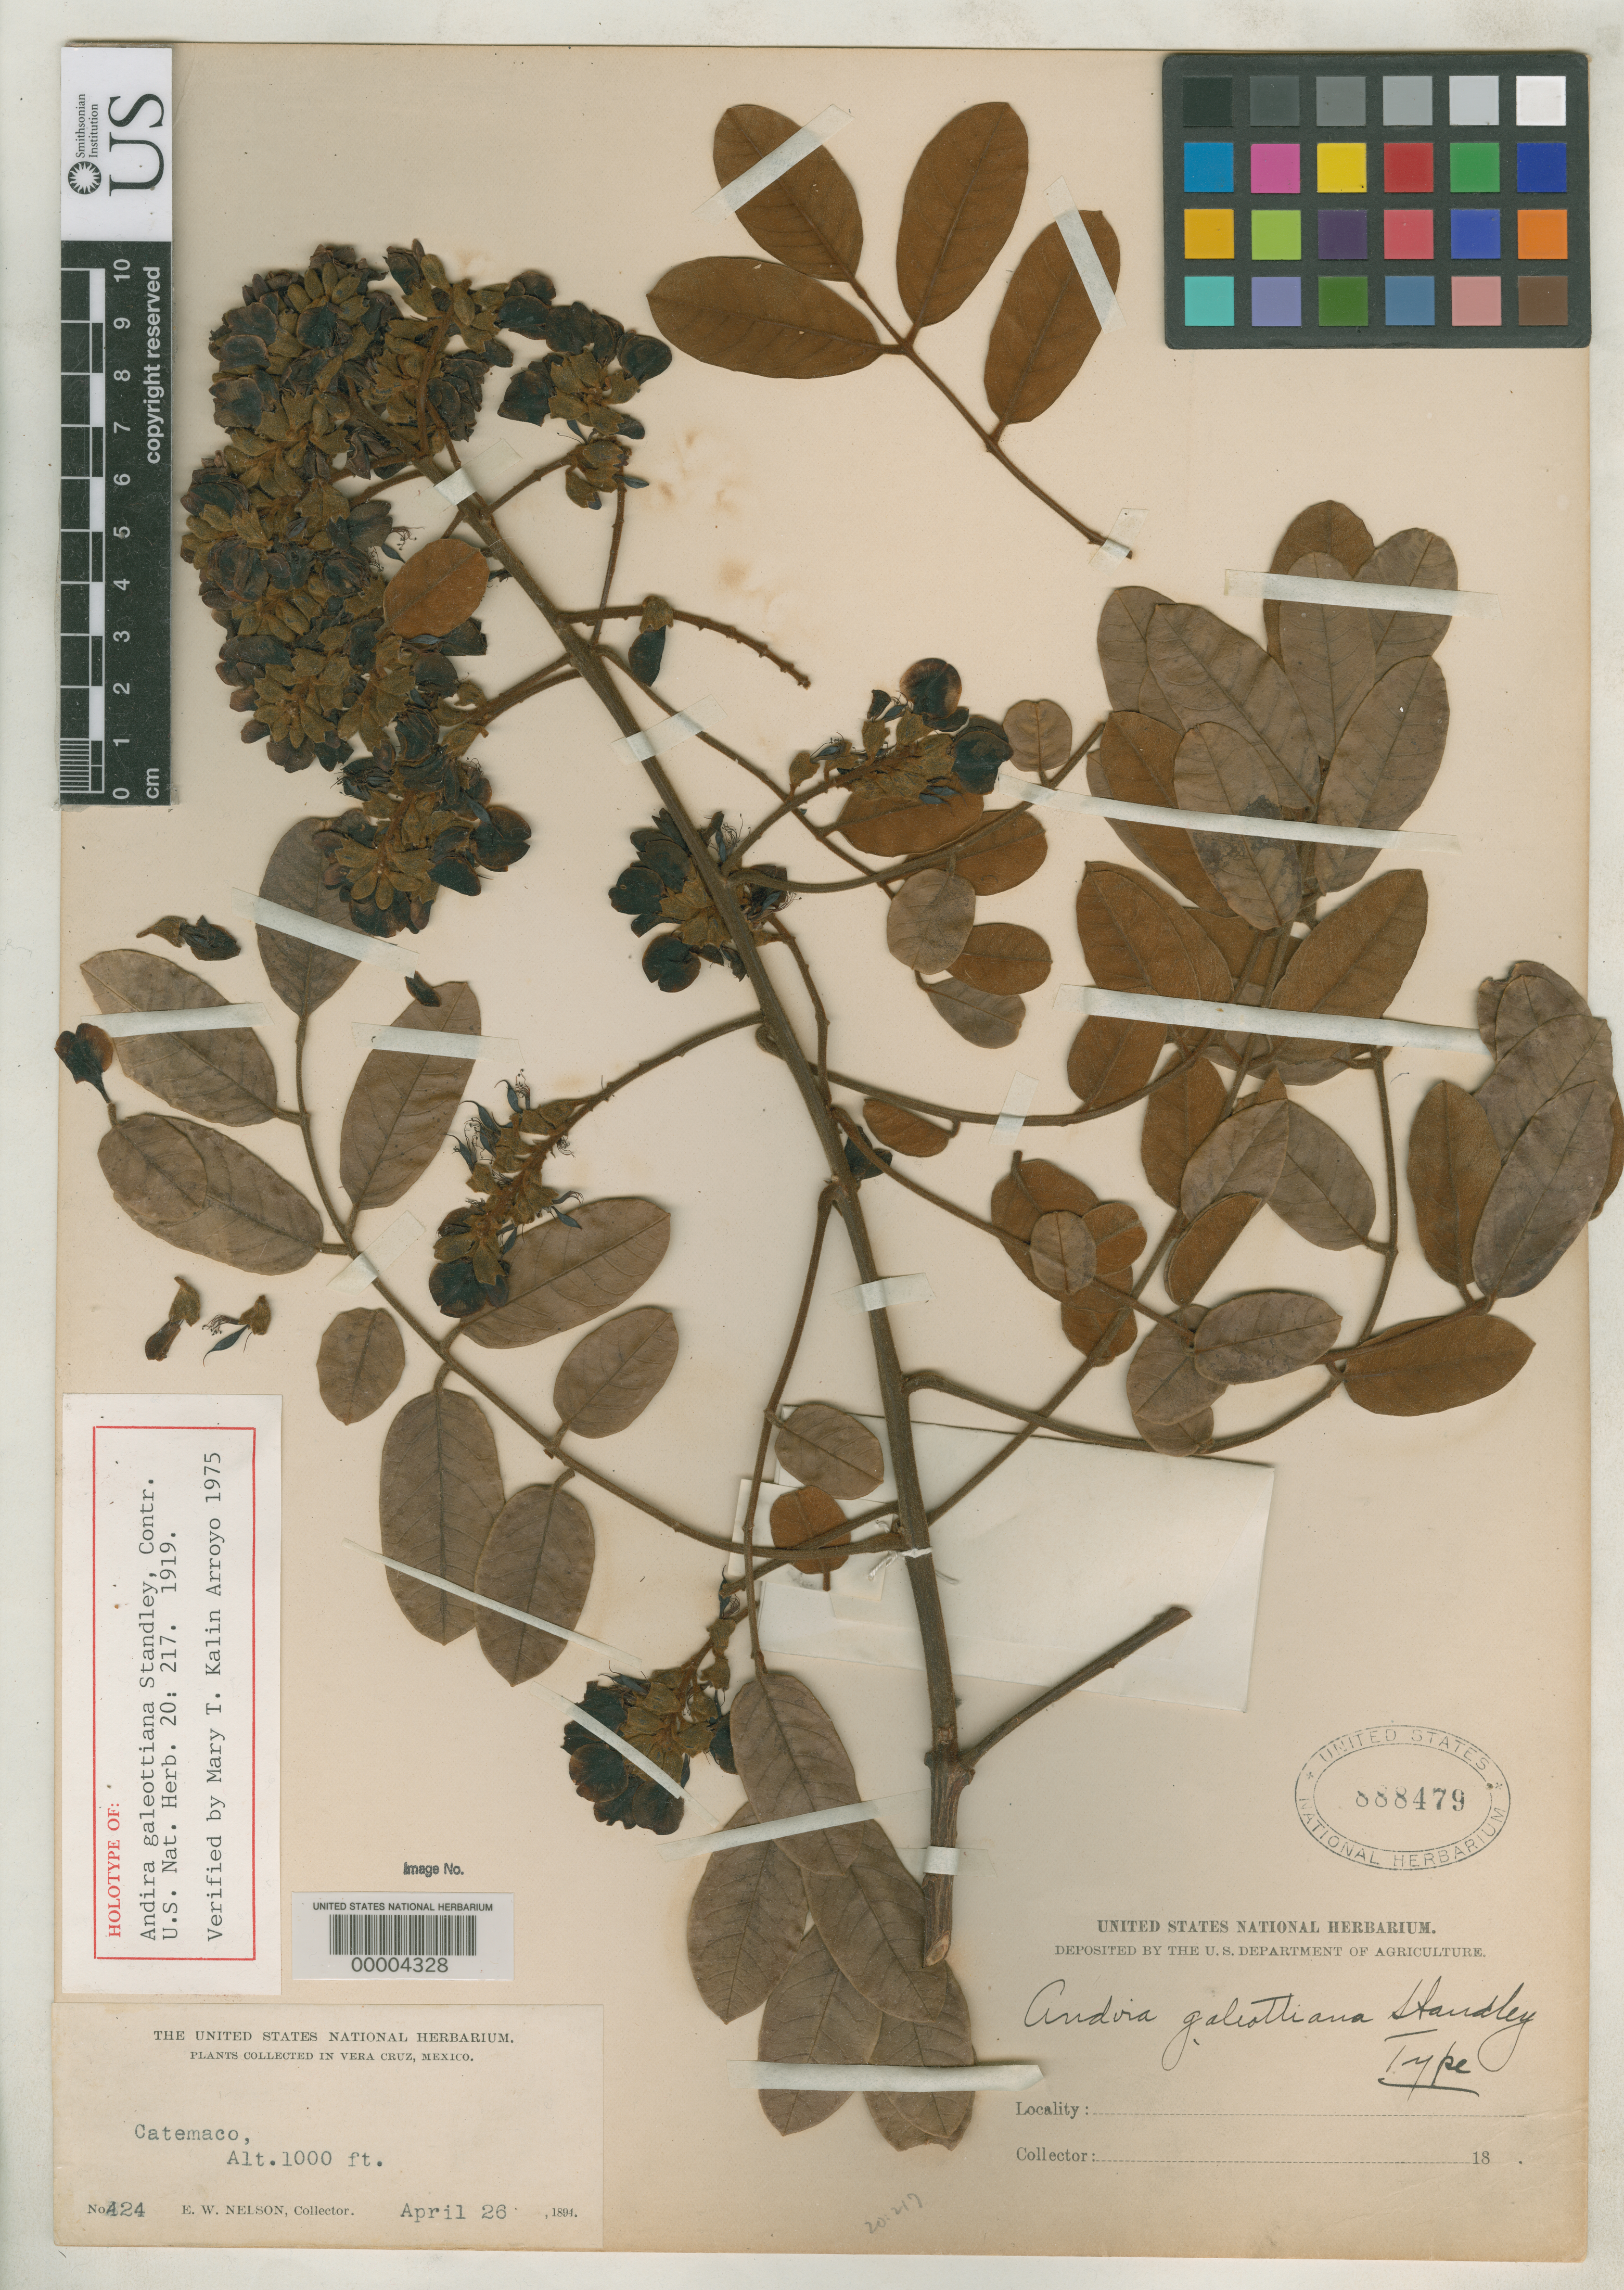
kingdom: Plantae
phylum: Tracheophyta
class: Magnoliopsida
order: Fabales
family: Fabaceae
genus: Andira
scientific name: Andira galeottiana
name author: Standl.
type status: Holotype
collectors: E. W. Nelson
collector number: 424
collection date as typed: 26 Apr 1894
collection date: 1894-04-26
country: Mexico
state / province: Veracruz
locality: Catemaco.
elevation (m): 300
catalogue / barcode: US 888479